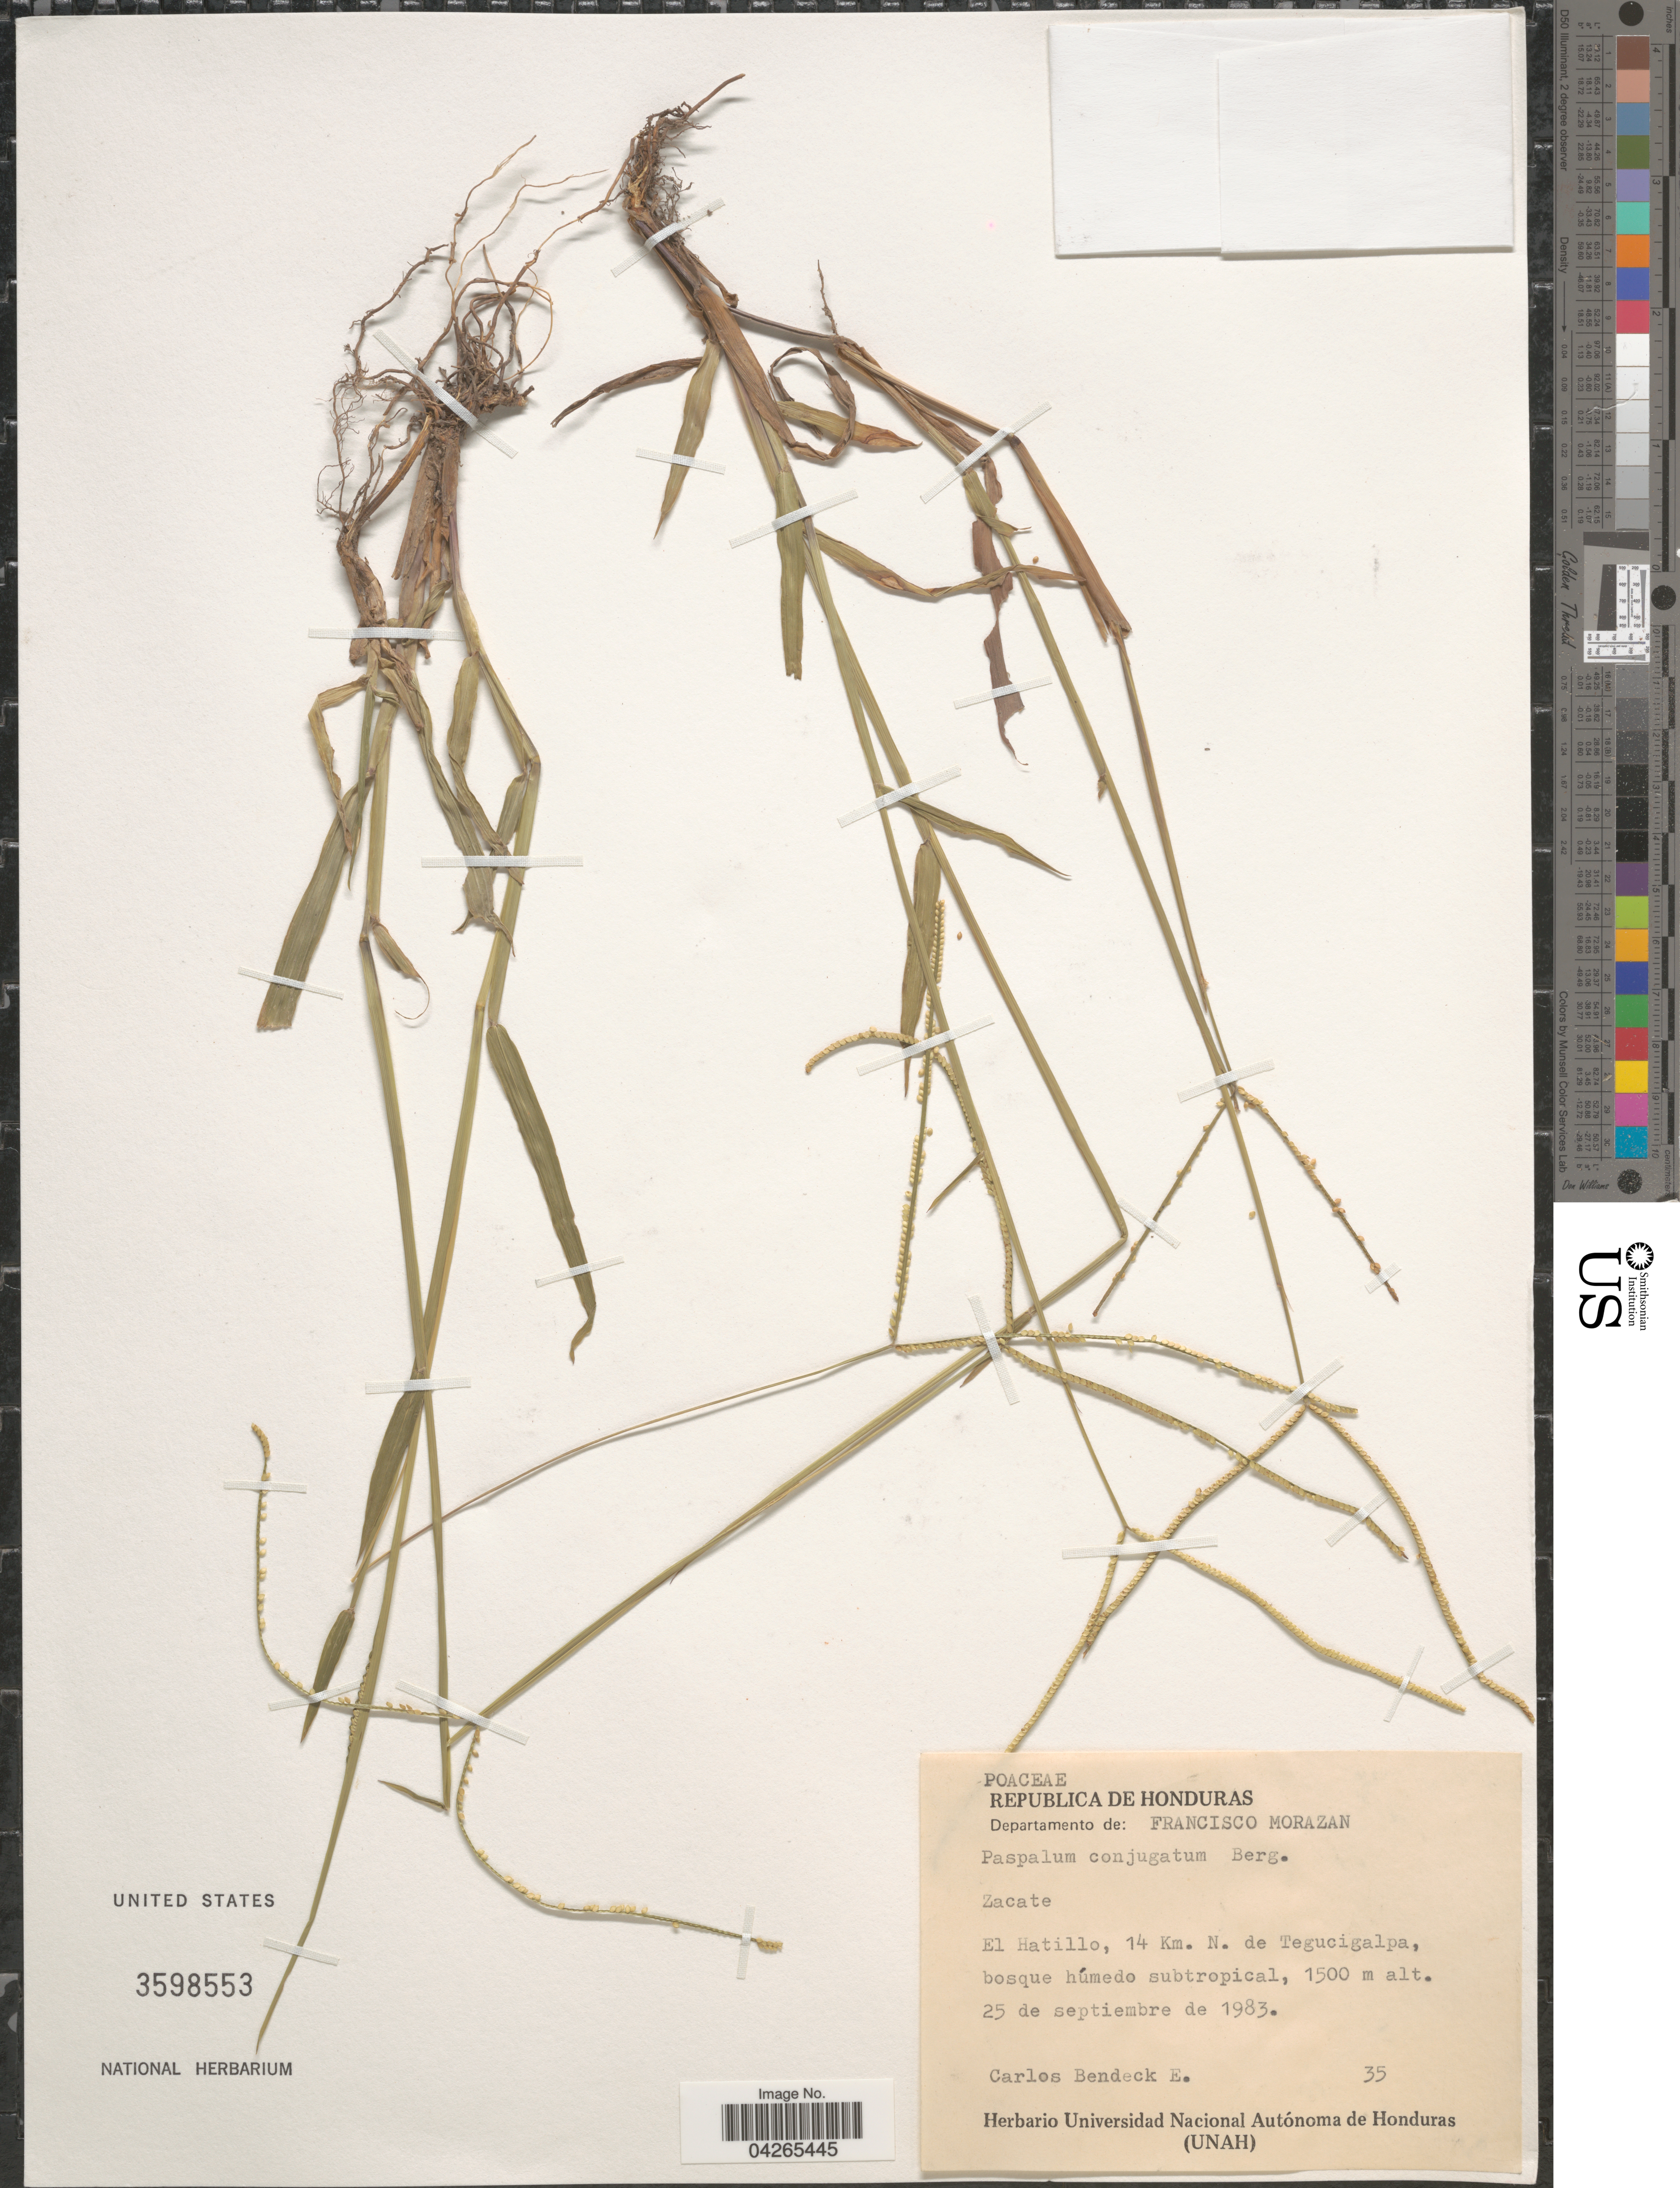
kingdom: Plantae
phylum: Tracheophyta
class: Liliopsida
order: Poales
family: Poaceae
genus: Paspalum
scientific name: Paspalum conjugatum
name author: P.J. Bergius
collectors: C. Bendeck E.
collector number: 35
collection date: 1983-09-25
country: Honduras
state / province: Fco. Morazán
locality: Departamento de: Francisco Morazan. Zacate. El Hatillo, 14 Km. N. de Tegucigalpa, bosque húmedo subtropical.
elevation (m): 1500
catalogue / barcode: US 3598553